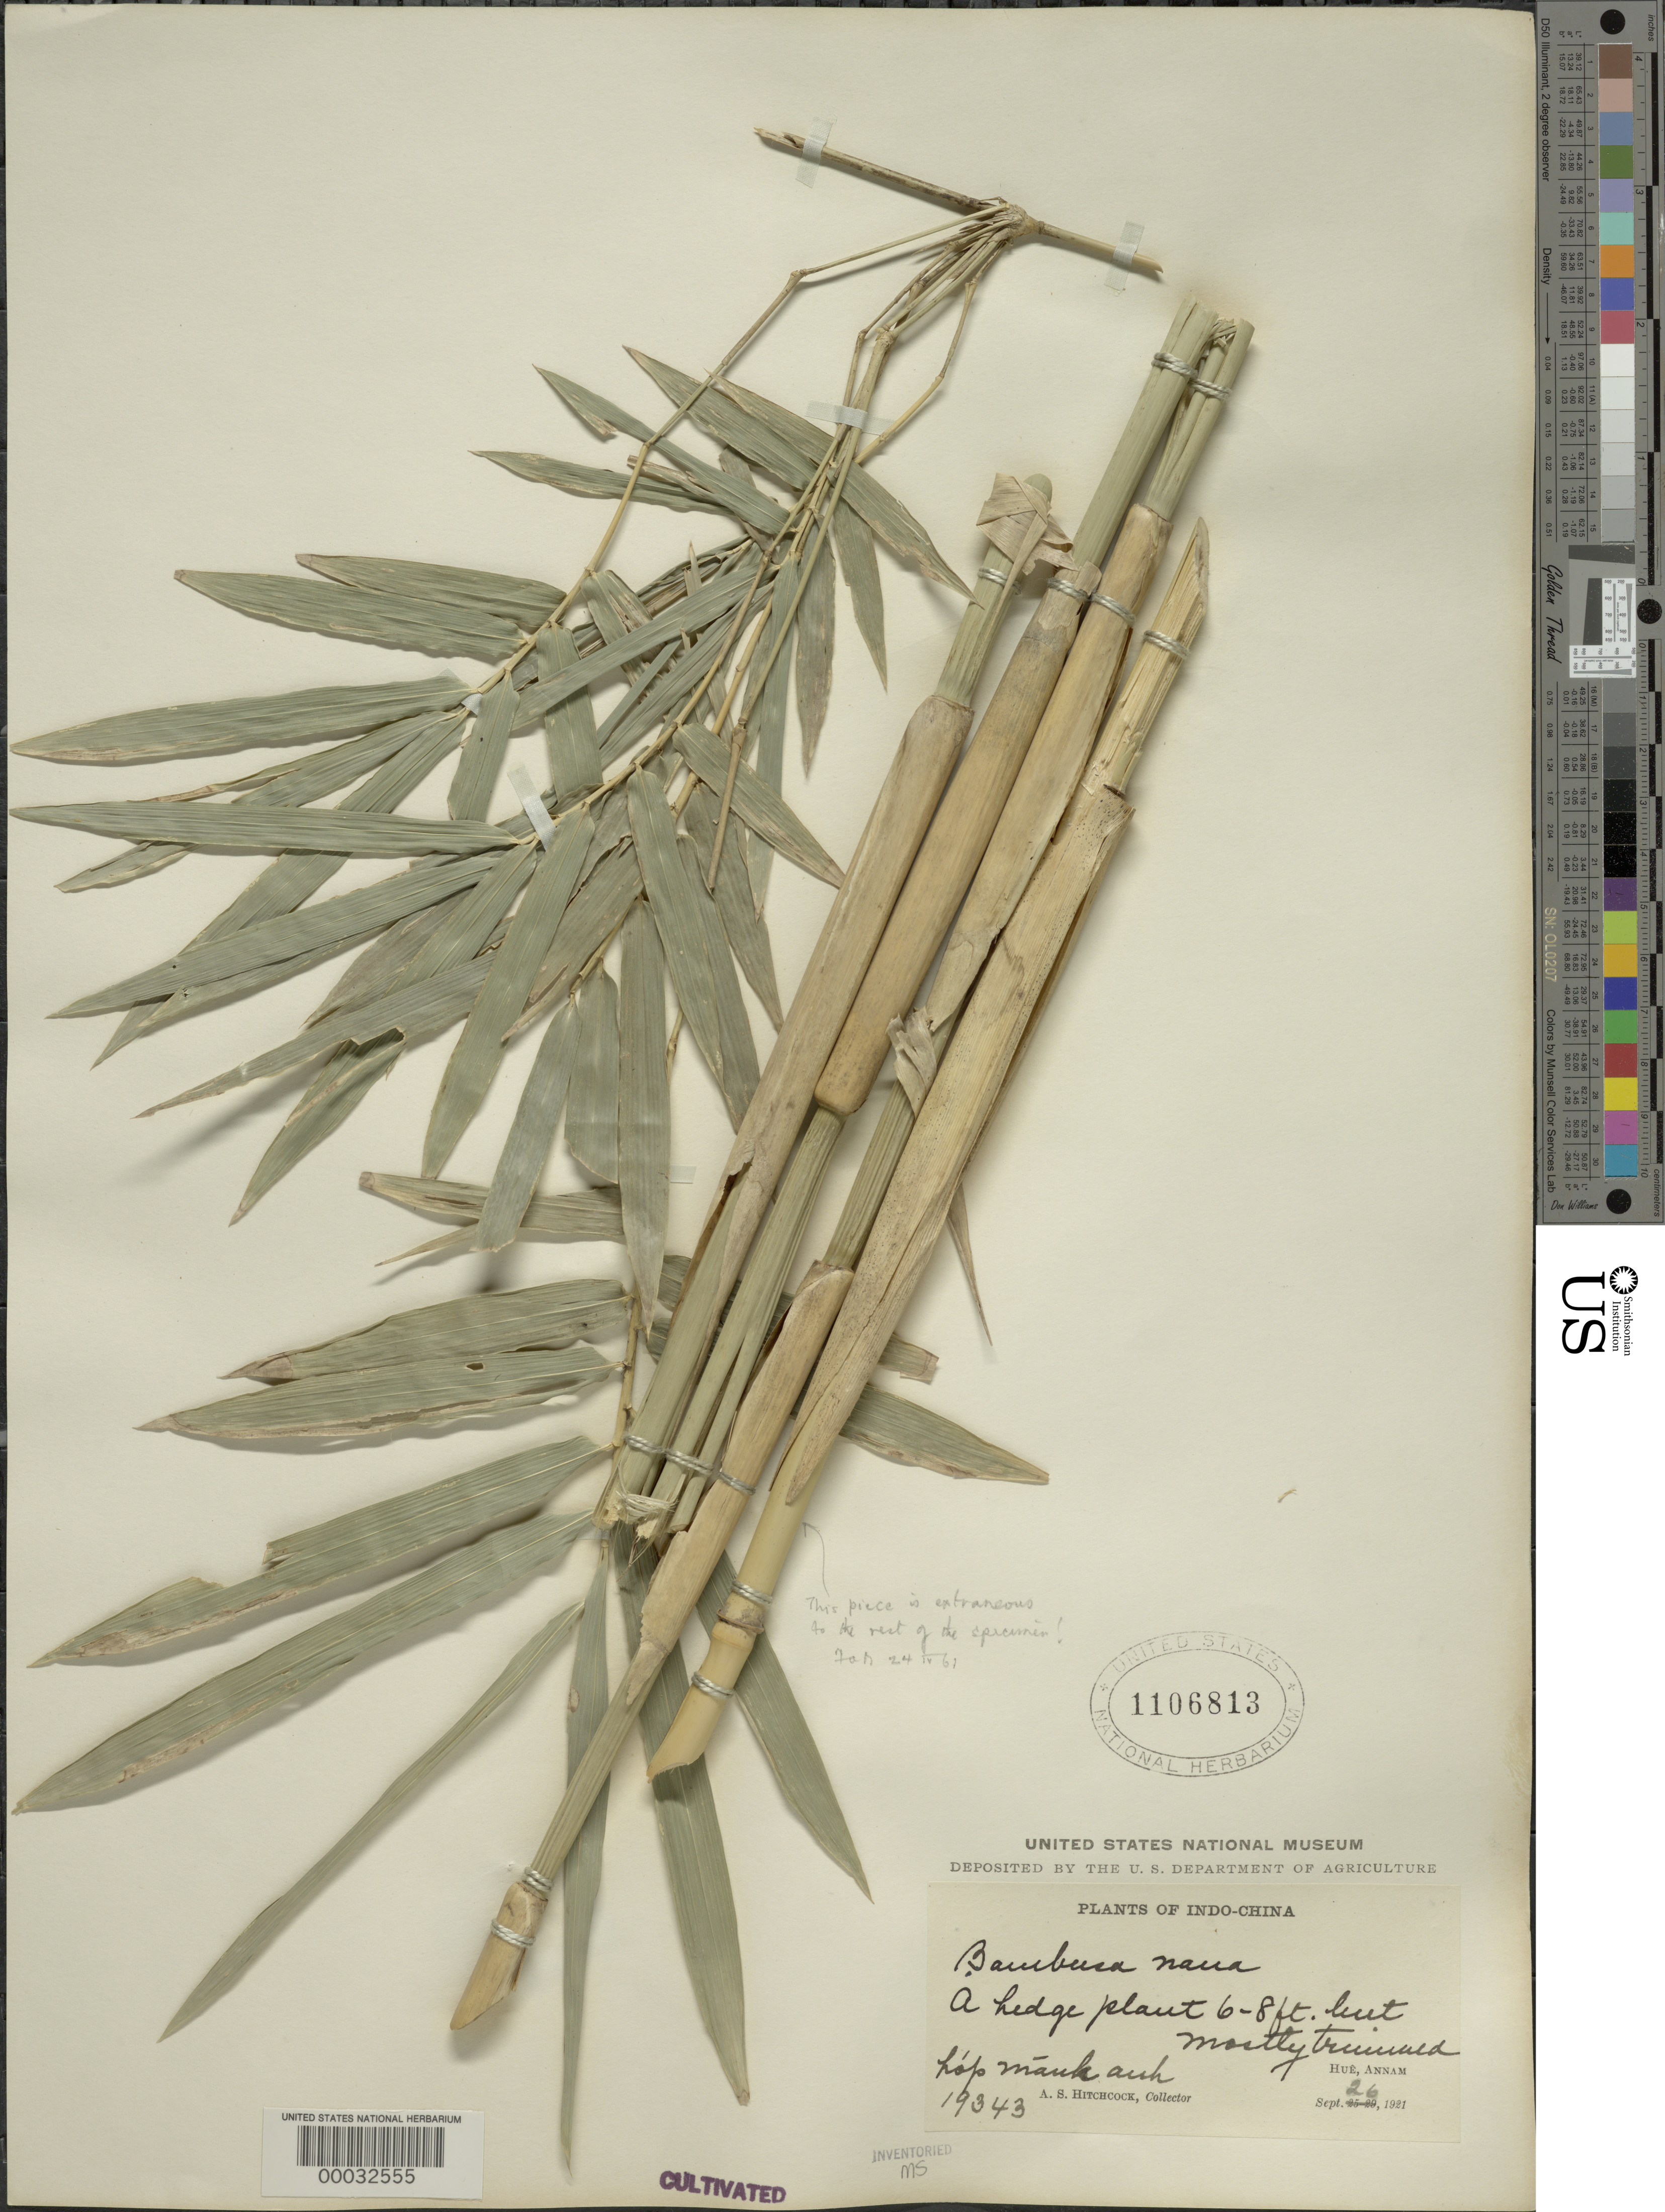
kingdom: Plantae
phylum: Tracheophyta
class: Liliopsida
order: Poales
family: Poaceae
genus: Bambusa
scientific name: Bambusa multiplex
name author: (Lour.) Raeusch. ex Schult. & Schult. f.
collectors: A. S. Hitchcock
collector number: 19343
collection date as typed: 26 Sep 1921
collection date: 1921-09-26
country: Vietnam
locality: Hue, annam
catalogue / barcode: US 1106813